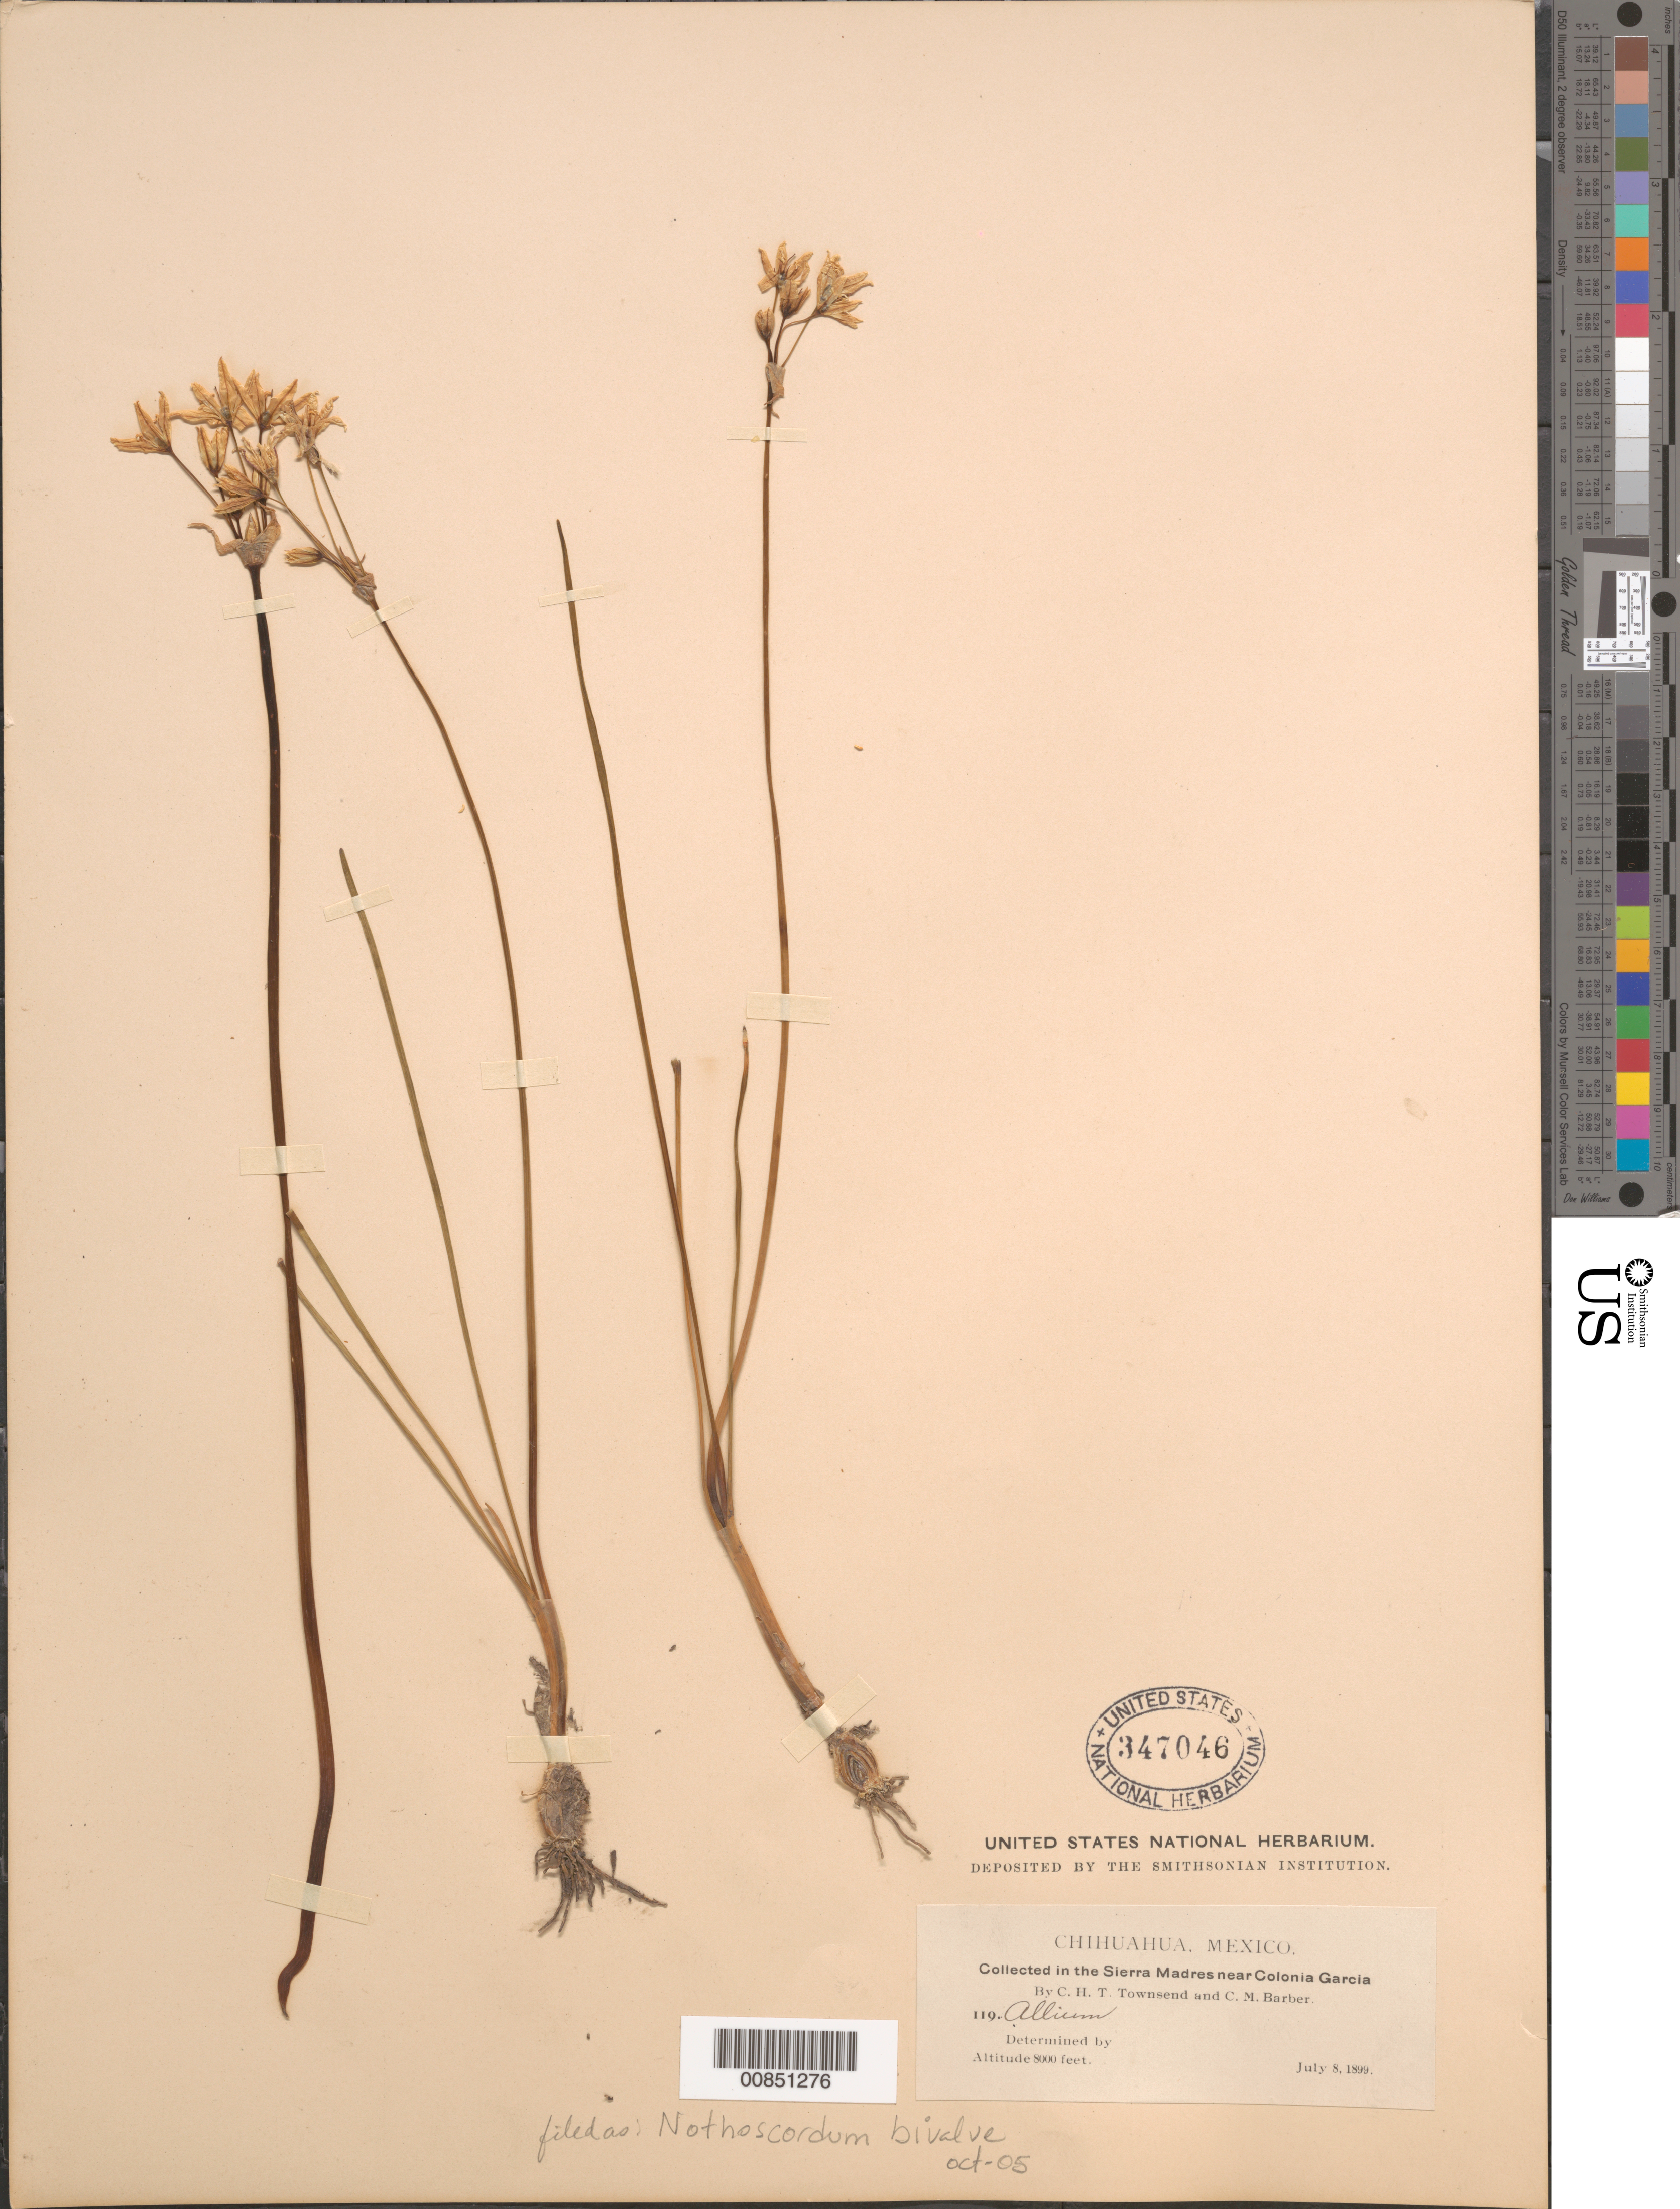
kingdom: Plantae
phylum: Tracheophyta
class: Liliopsida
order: Asparagales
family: Amaryllidaceae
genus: Nothoscordum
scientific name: Nothoscordum bivalve var. bivalve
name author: (L.) Britton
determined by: Strong, M. T., (US), Smithsonian Institution - National Museum of Natural History (UNITED STATES)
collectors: C. H. T. Townsend & C. Barber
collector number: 119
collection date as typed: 08 Jul 1899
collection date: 1899-07-08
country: Mexico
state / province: Chihuahua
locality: Sierra Madre near Colonia García.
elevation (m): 2438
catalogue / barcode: US 347046